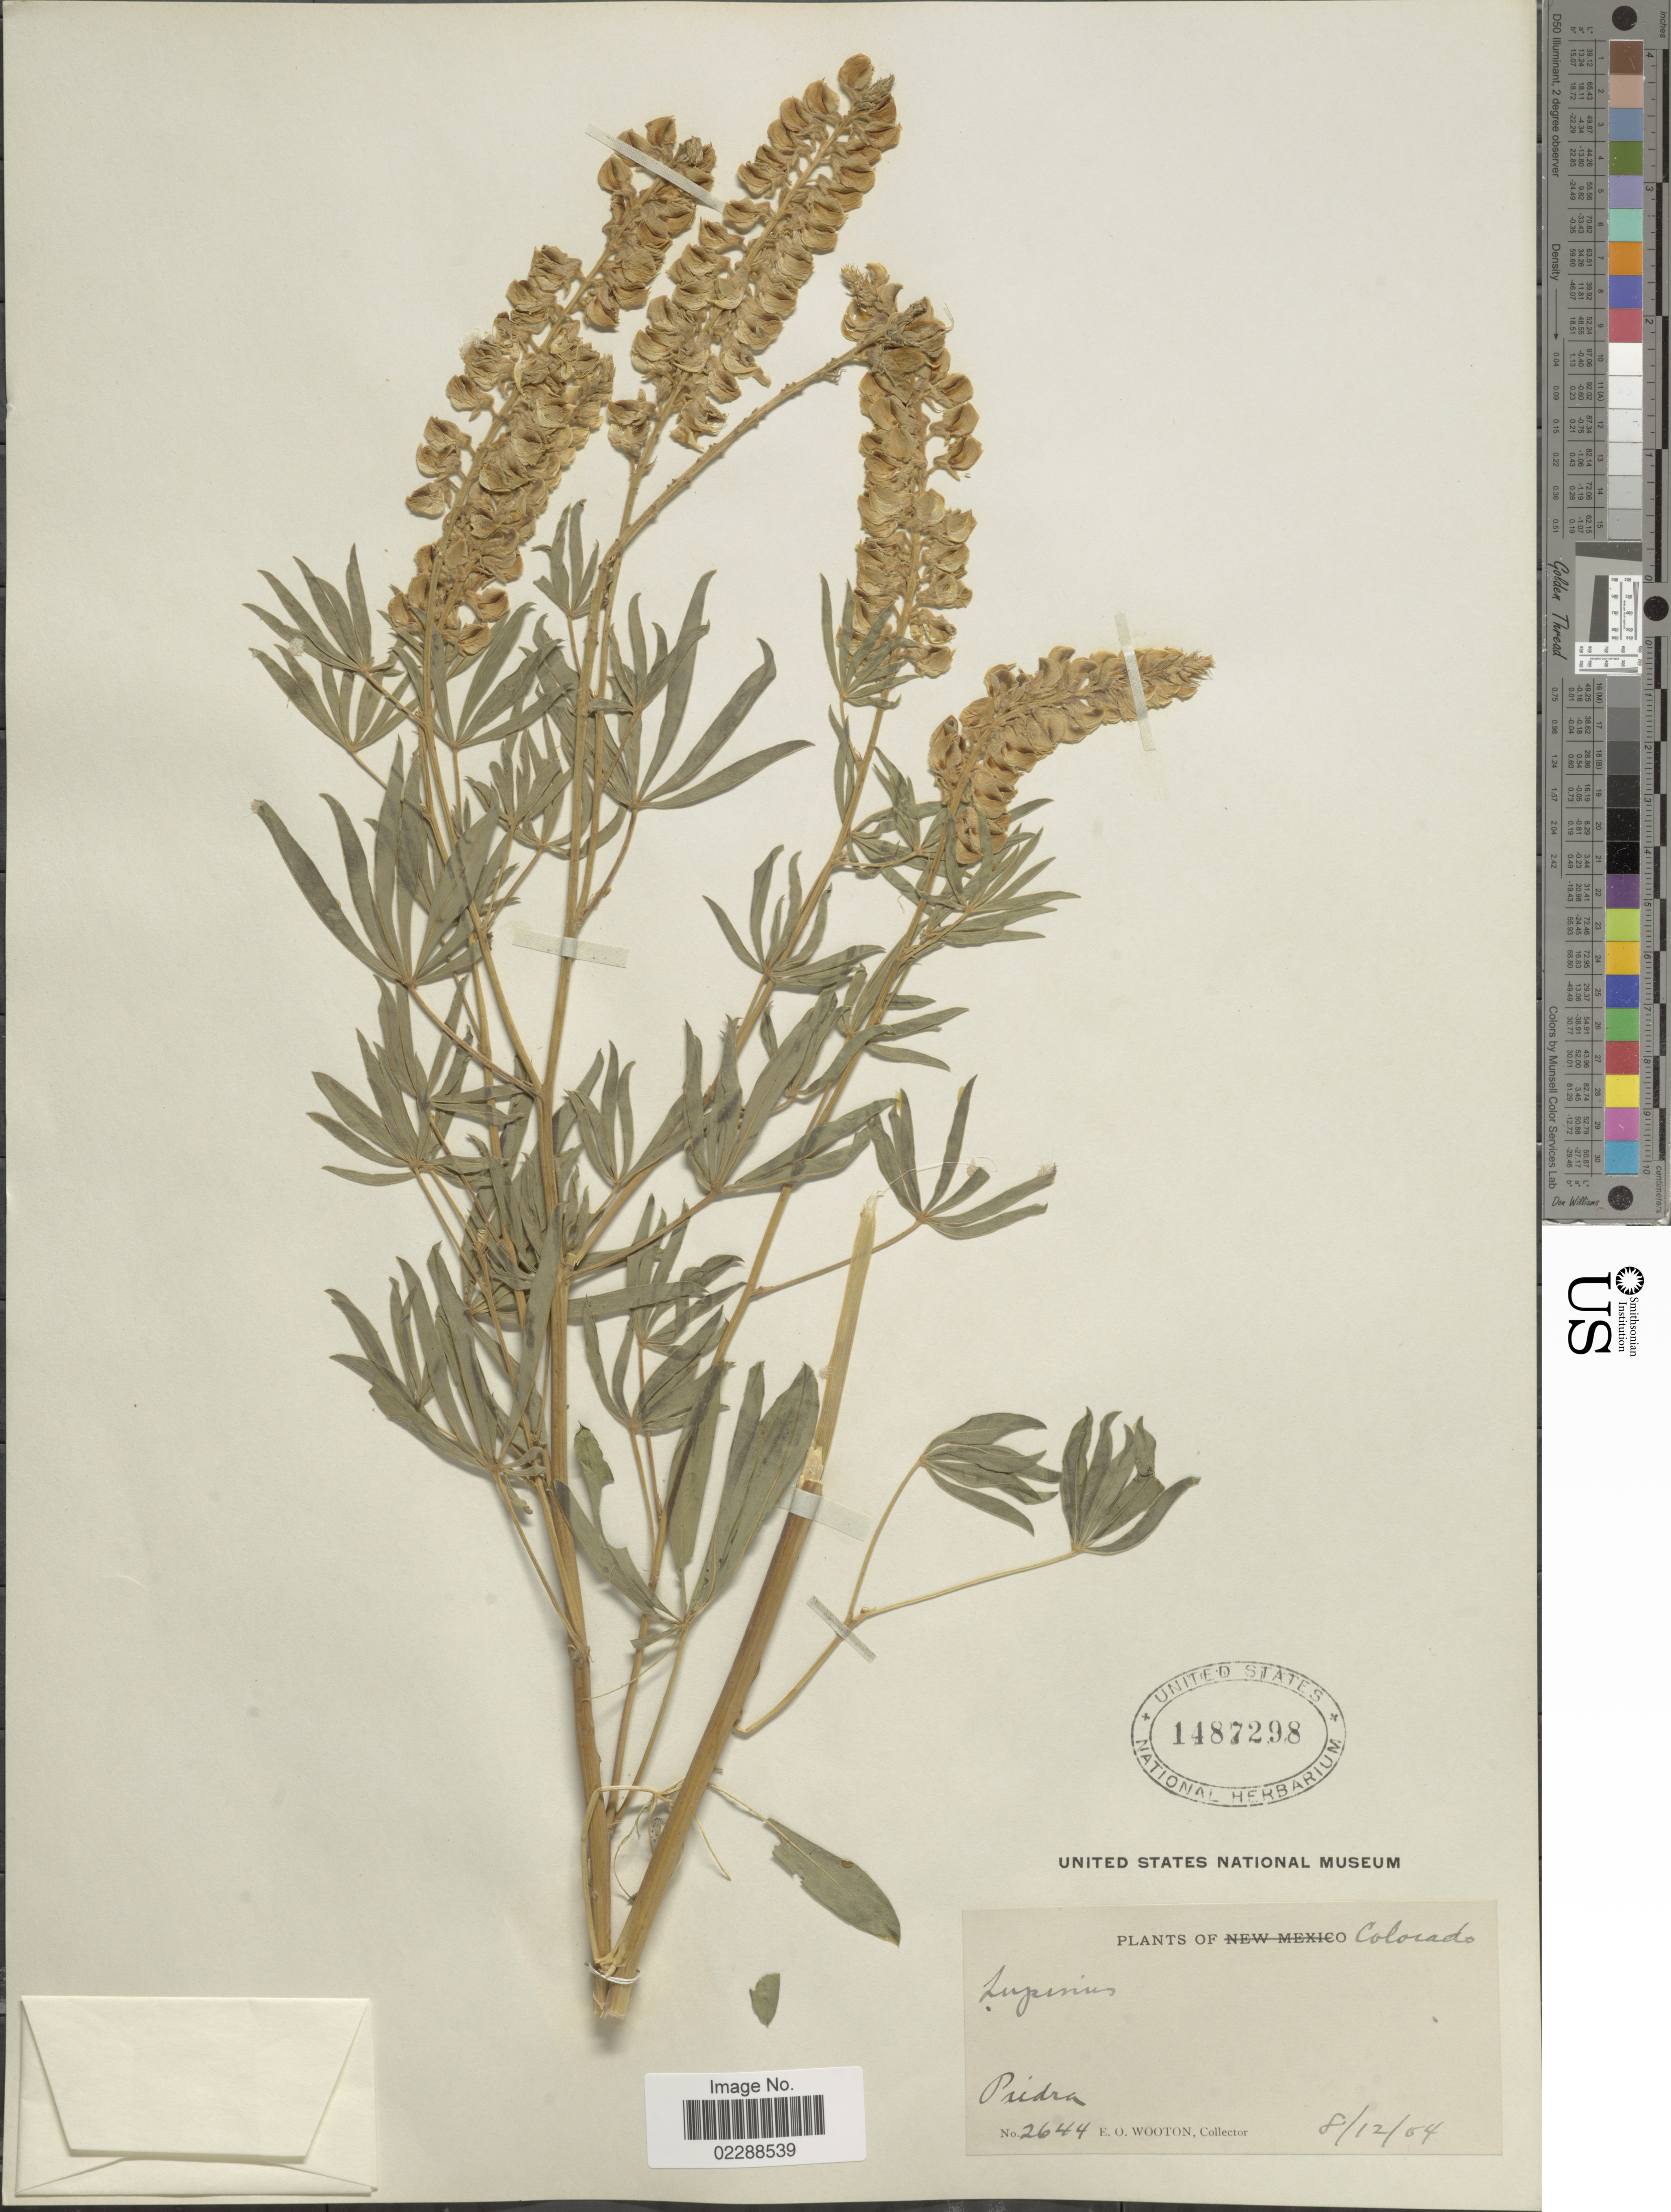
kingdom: Plantae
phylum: Tracheophyta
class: Magnoliopsida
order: Fabales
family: Fabaceae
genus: Lupinus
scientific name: Lupinus sp.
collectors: E. O. Wooton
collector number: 2644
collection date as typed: Transcribed d/m/y: 12/8/54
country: United States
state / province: Colorado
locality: Piedra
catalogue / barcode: US 1487298